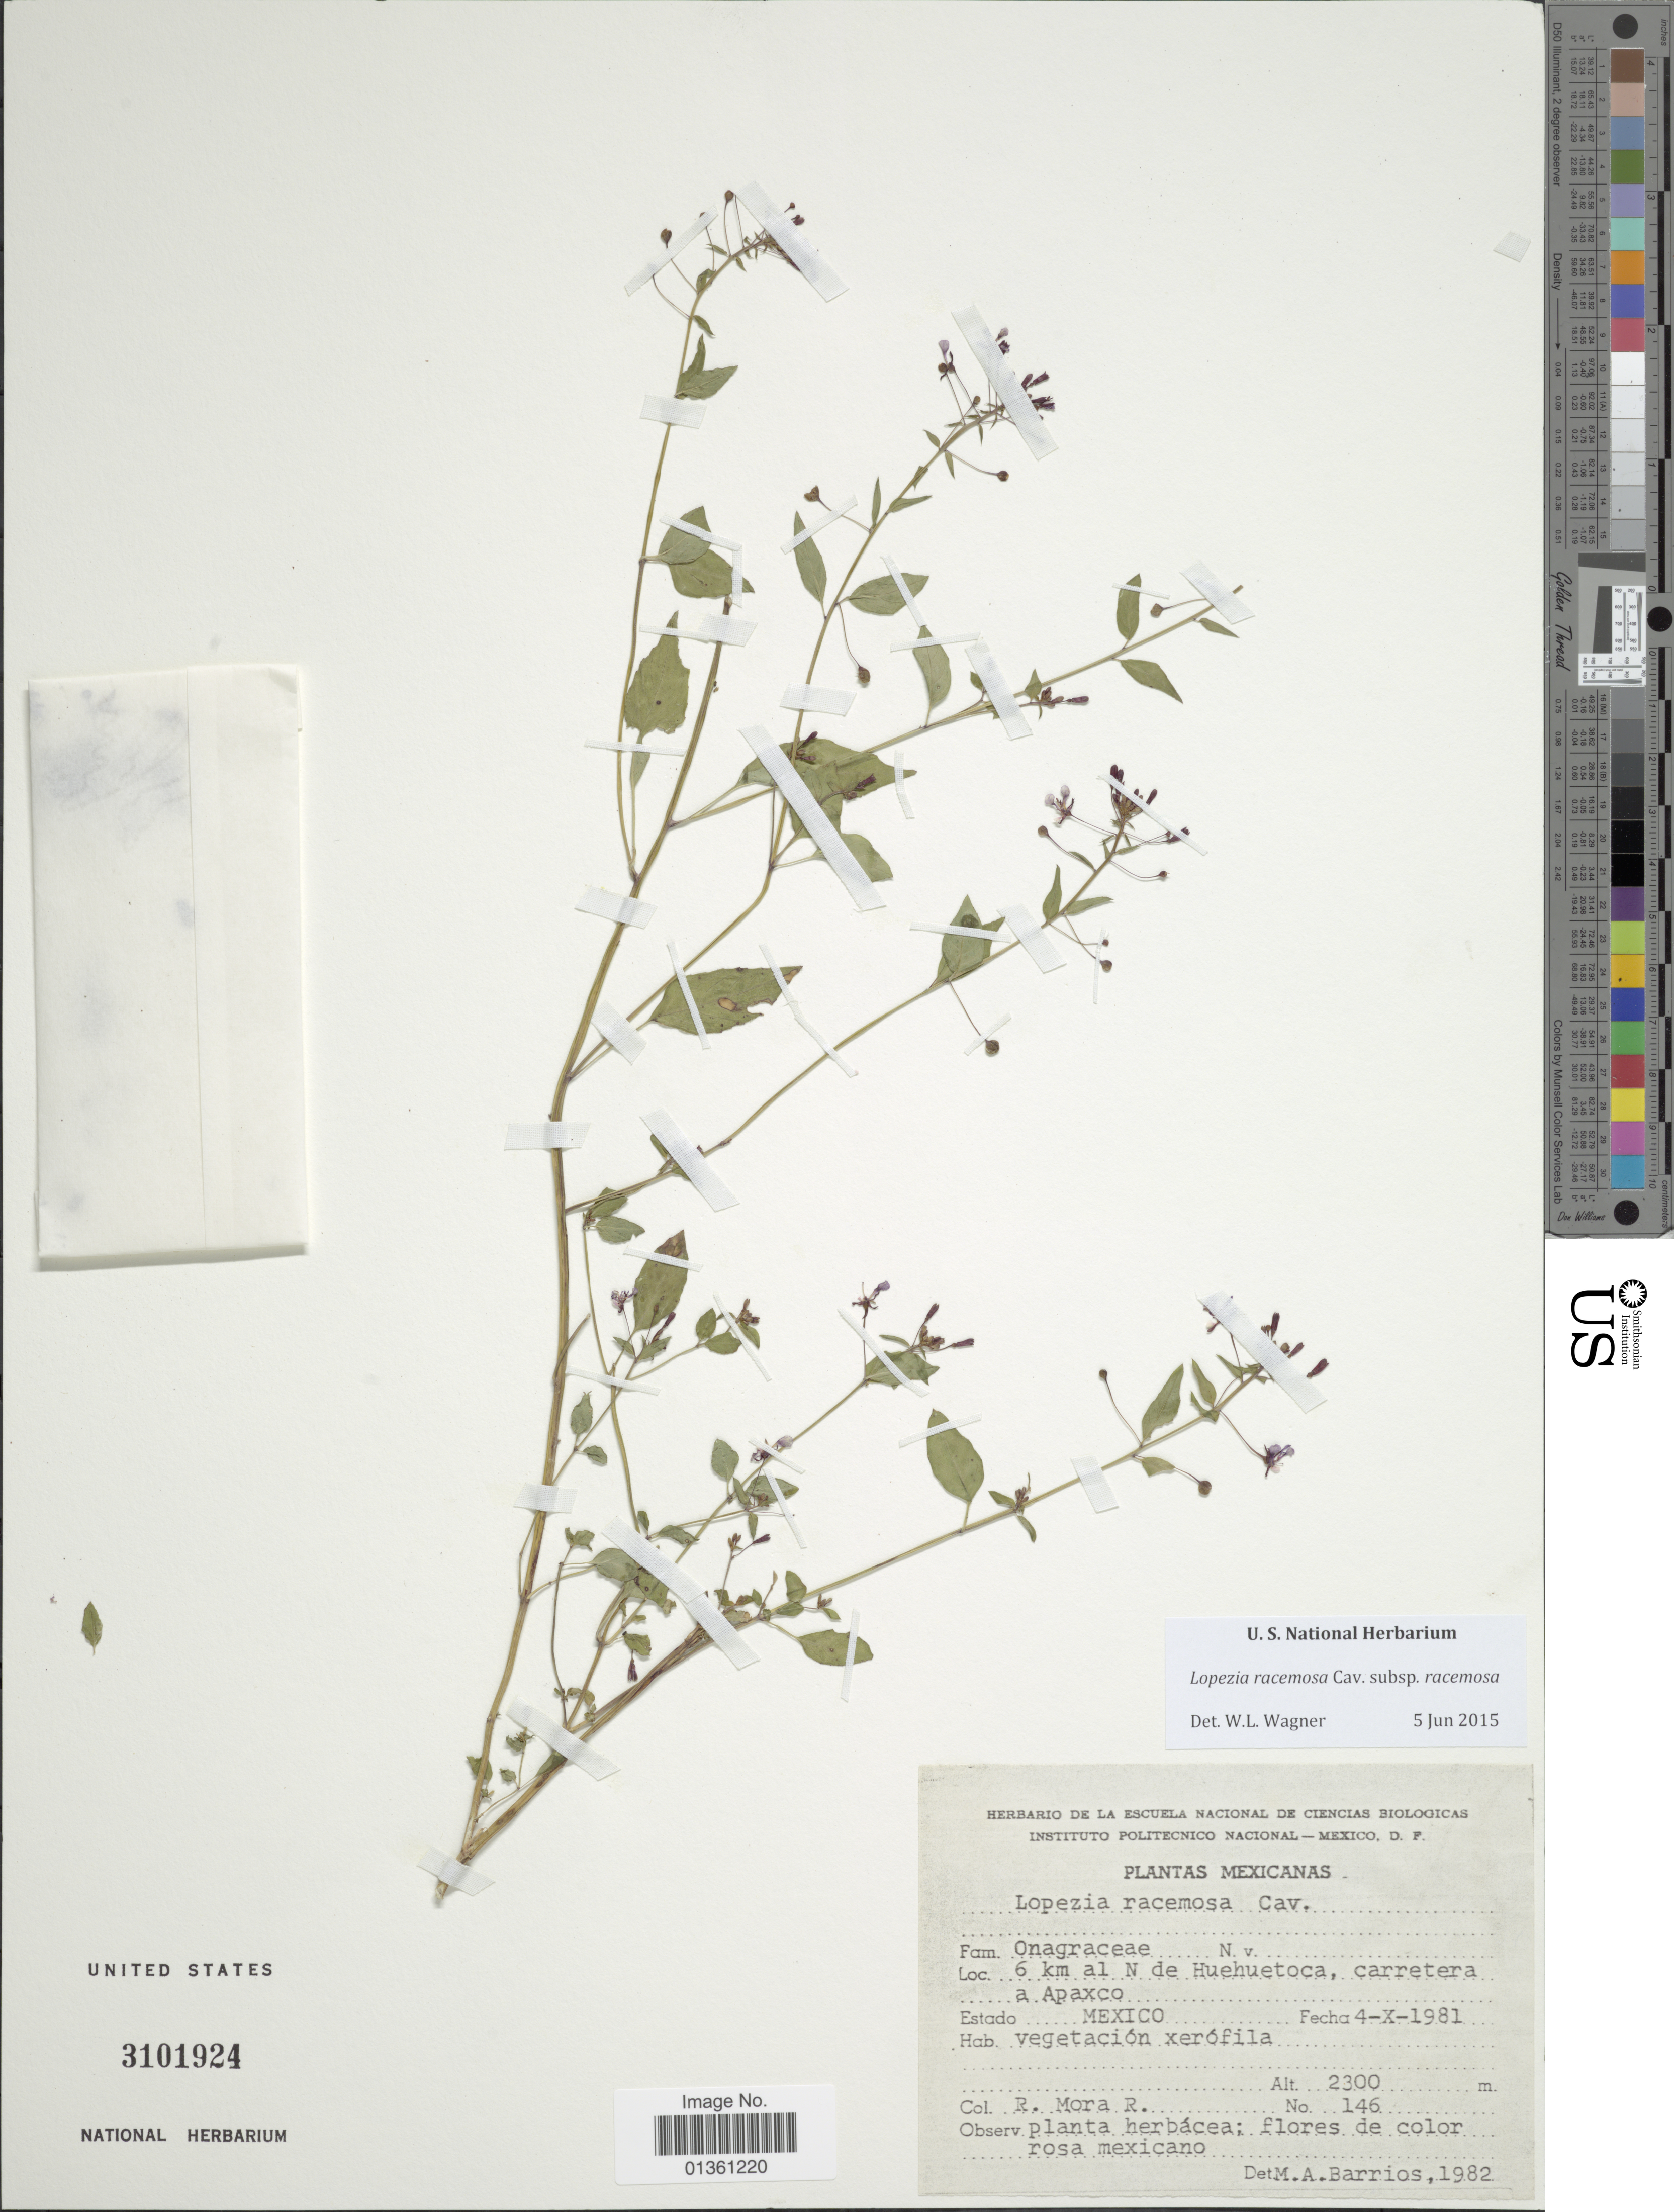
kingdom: Plantae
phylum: Tracheophyta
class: Magnoliopsida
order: Myrtales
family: Onagraceae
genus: Lopezia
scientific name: Lopezia racemosa subsp. racemosa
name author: Cav.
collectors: R. Mora R.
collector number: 146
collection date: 1981-10-04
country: Mexico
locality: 6 km al N de Huehuetoca, carretera a Apaxco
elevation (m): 2300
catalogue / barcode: US 3101924